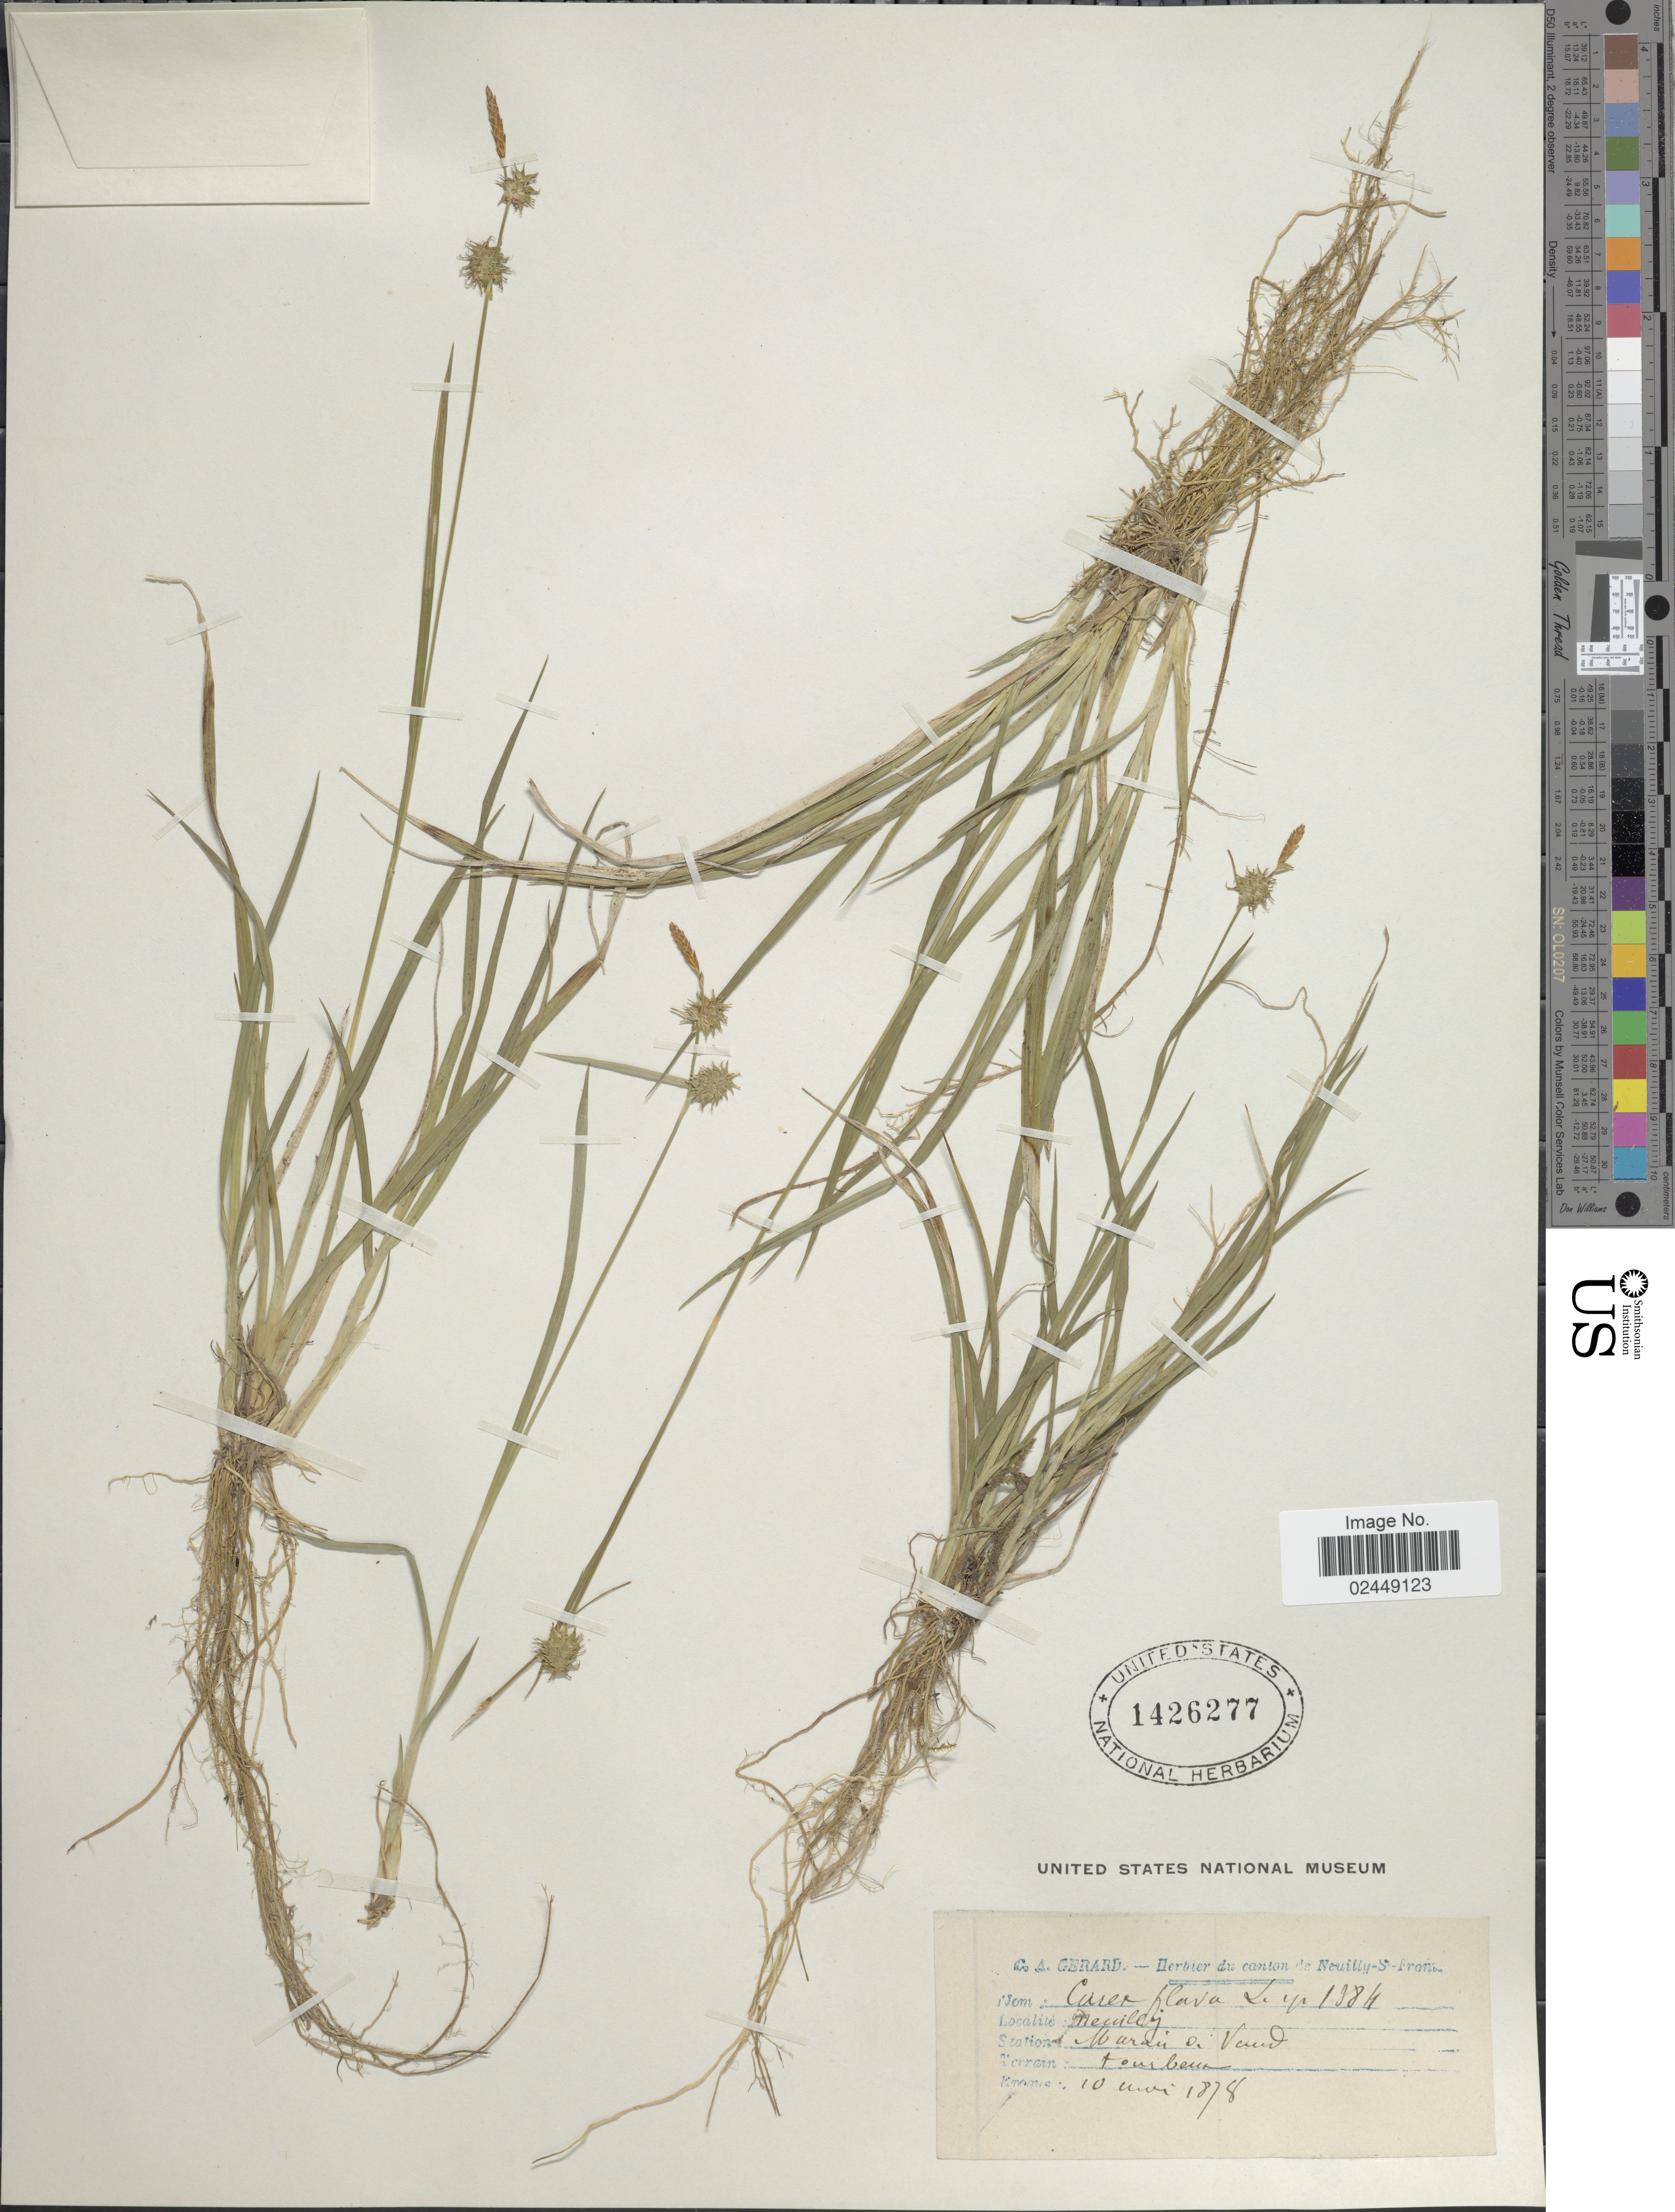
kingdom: Plantae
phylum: Tracheophyta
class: Liliopsida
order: Poales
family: Cyperaceae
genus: Carex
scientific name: Carex flava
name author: L.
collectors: C. Gerard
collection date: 1878-05-10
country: France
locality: Neuiley, Station Marain di Vaud, terrain tourbeux [interpreted]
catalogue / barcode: US 1426277